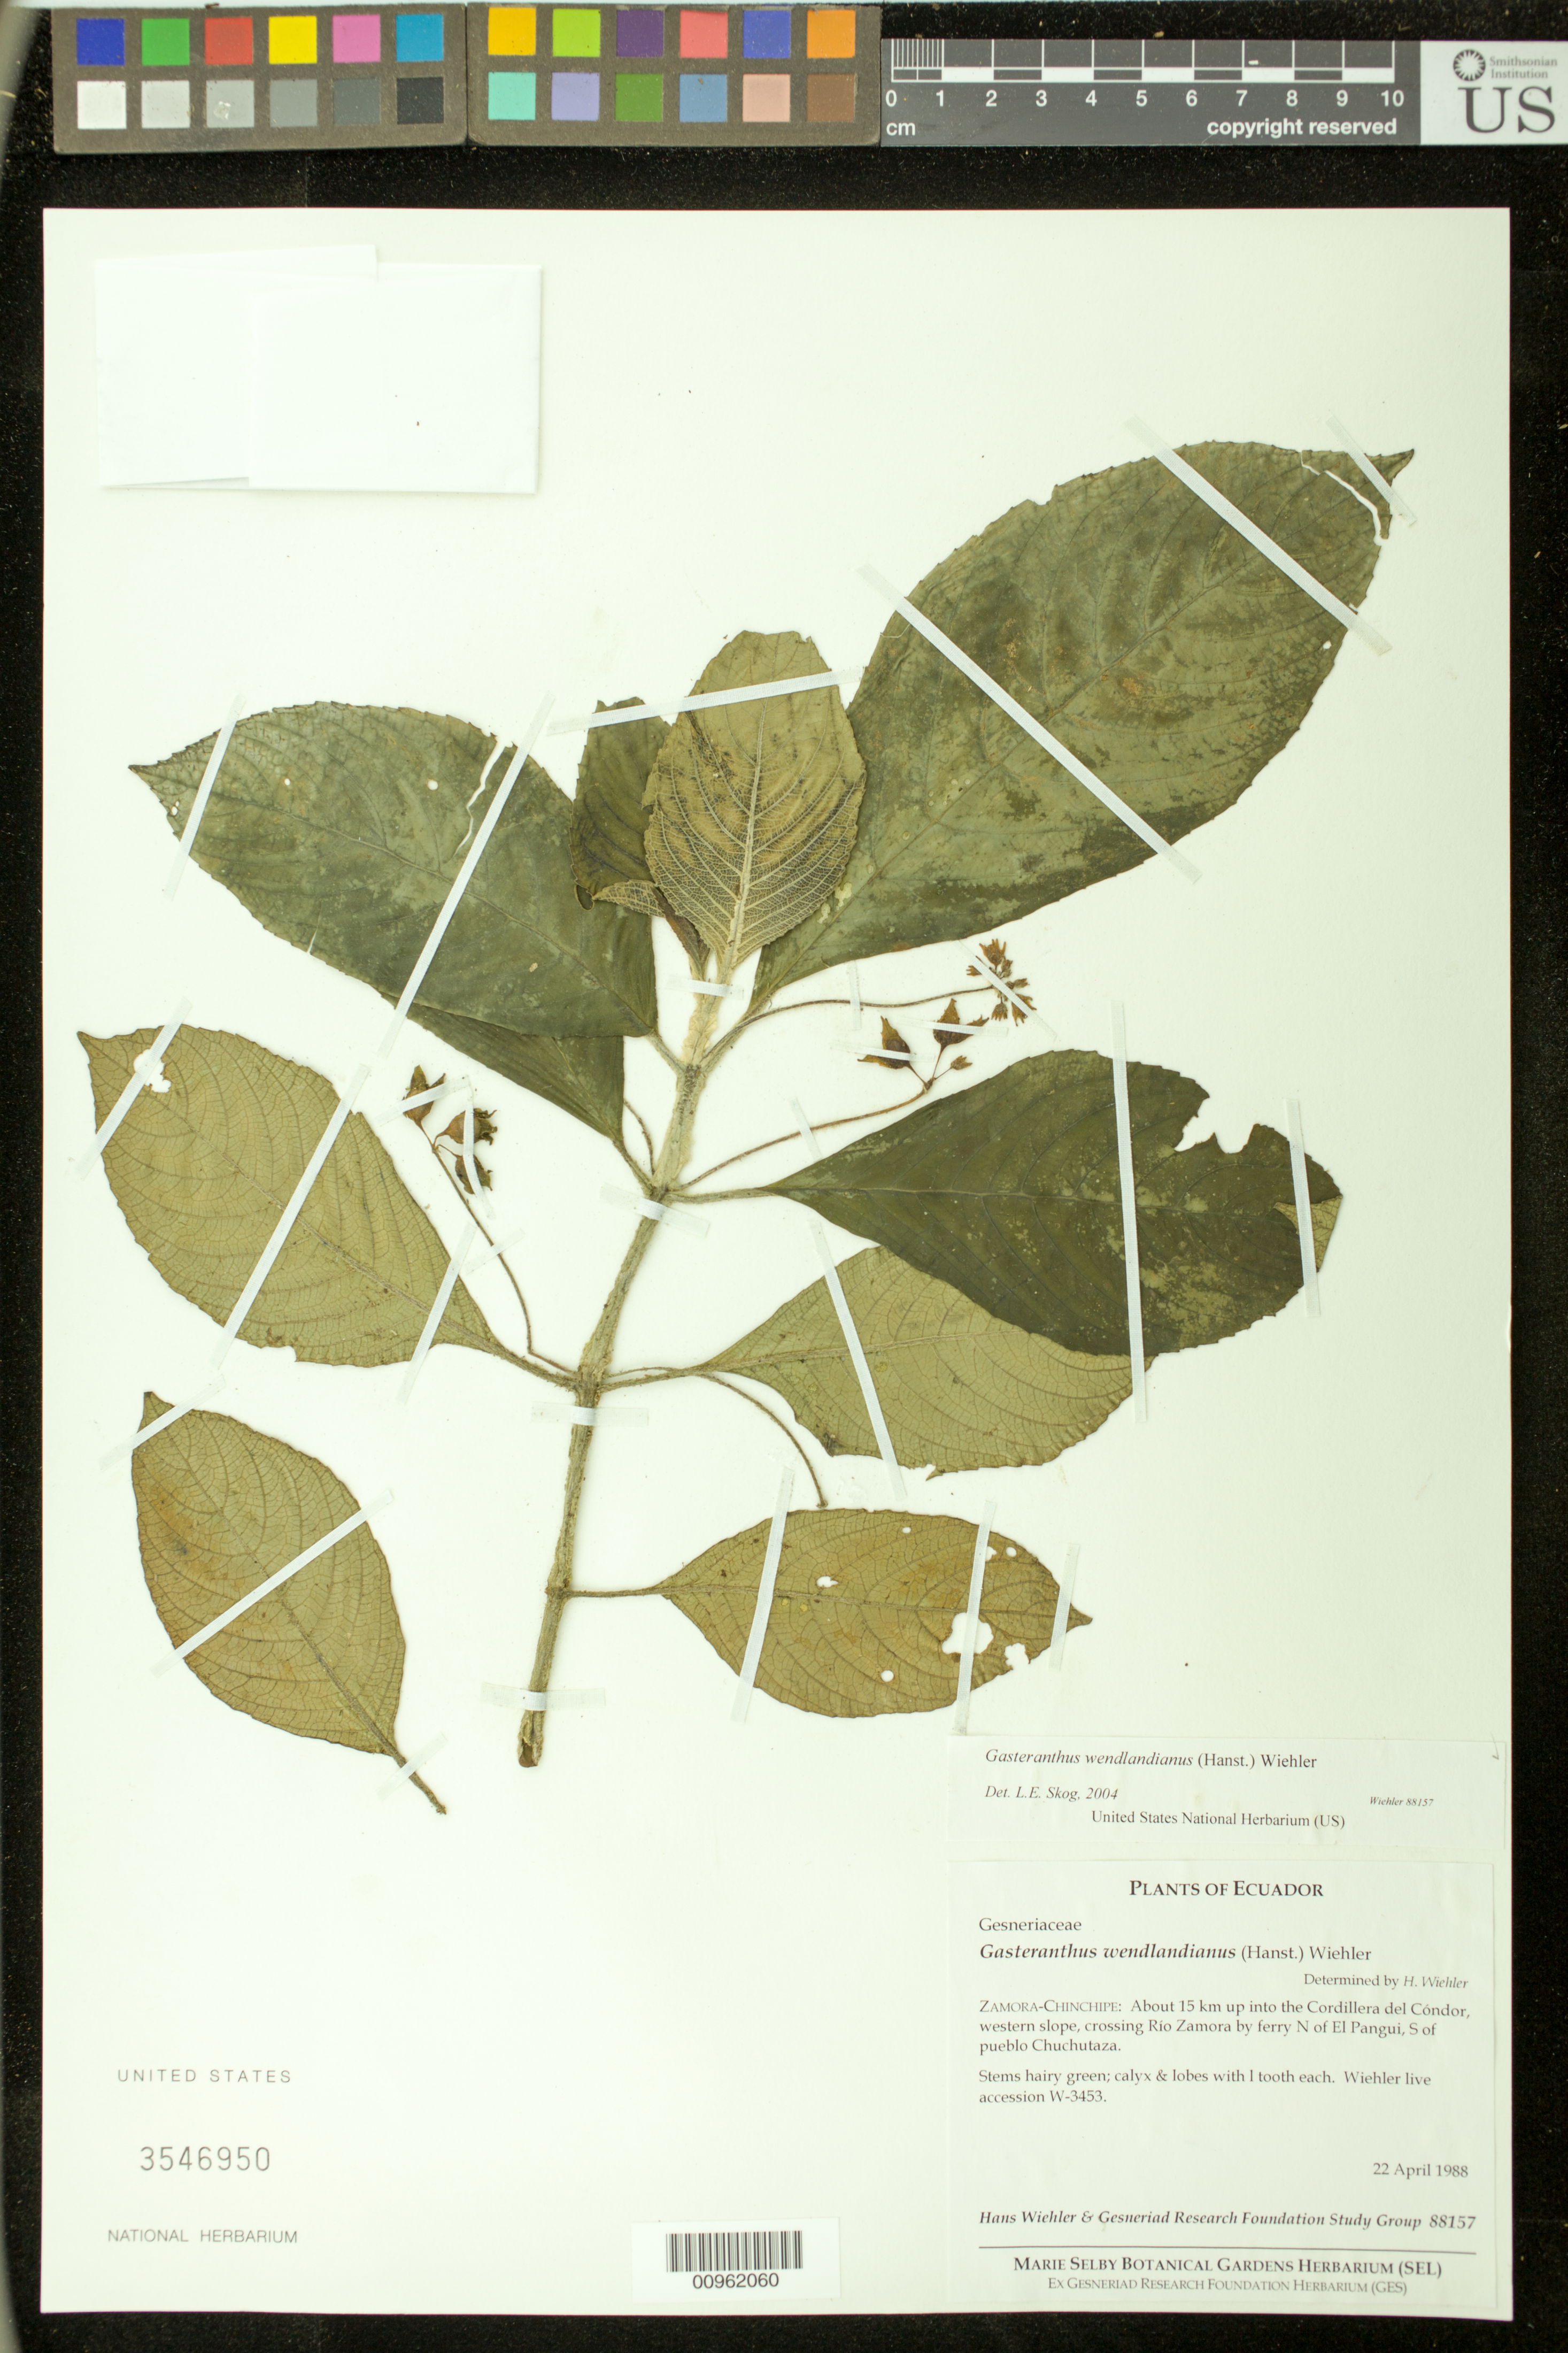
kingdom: Plantae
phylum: Tracheophyta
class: Magnoliopsida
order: Lamiales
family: Gesneriaceae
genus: Gasteranthus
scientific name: Gasteranthus wendlandianus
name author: (Hanst.) Wiehler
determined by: Skog, Laurence E.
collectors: H. J. Wiehler & GRF Study Group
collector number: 88157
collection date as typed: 22 Apr 1988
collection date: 1988-04-22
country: Ecuador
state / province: Morona-Santiago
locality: Morona-Santiago: about 15 km up into the Cordillera del Condór, western slope, crossing Rio Zamora by ferry N of El Pangui, S of pueblo Chuchutaza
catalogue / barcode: US 3546950